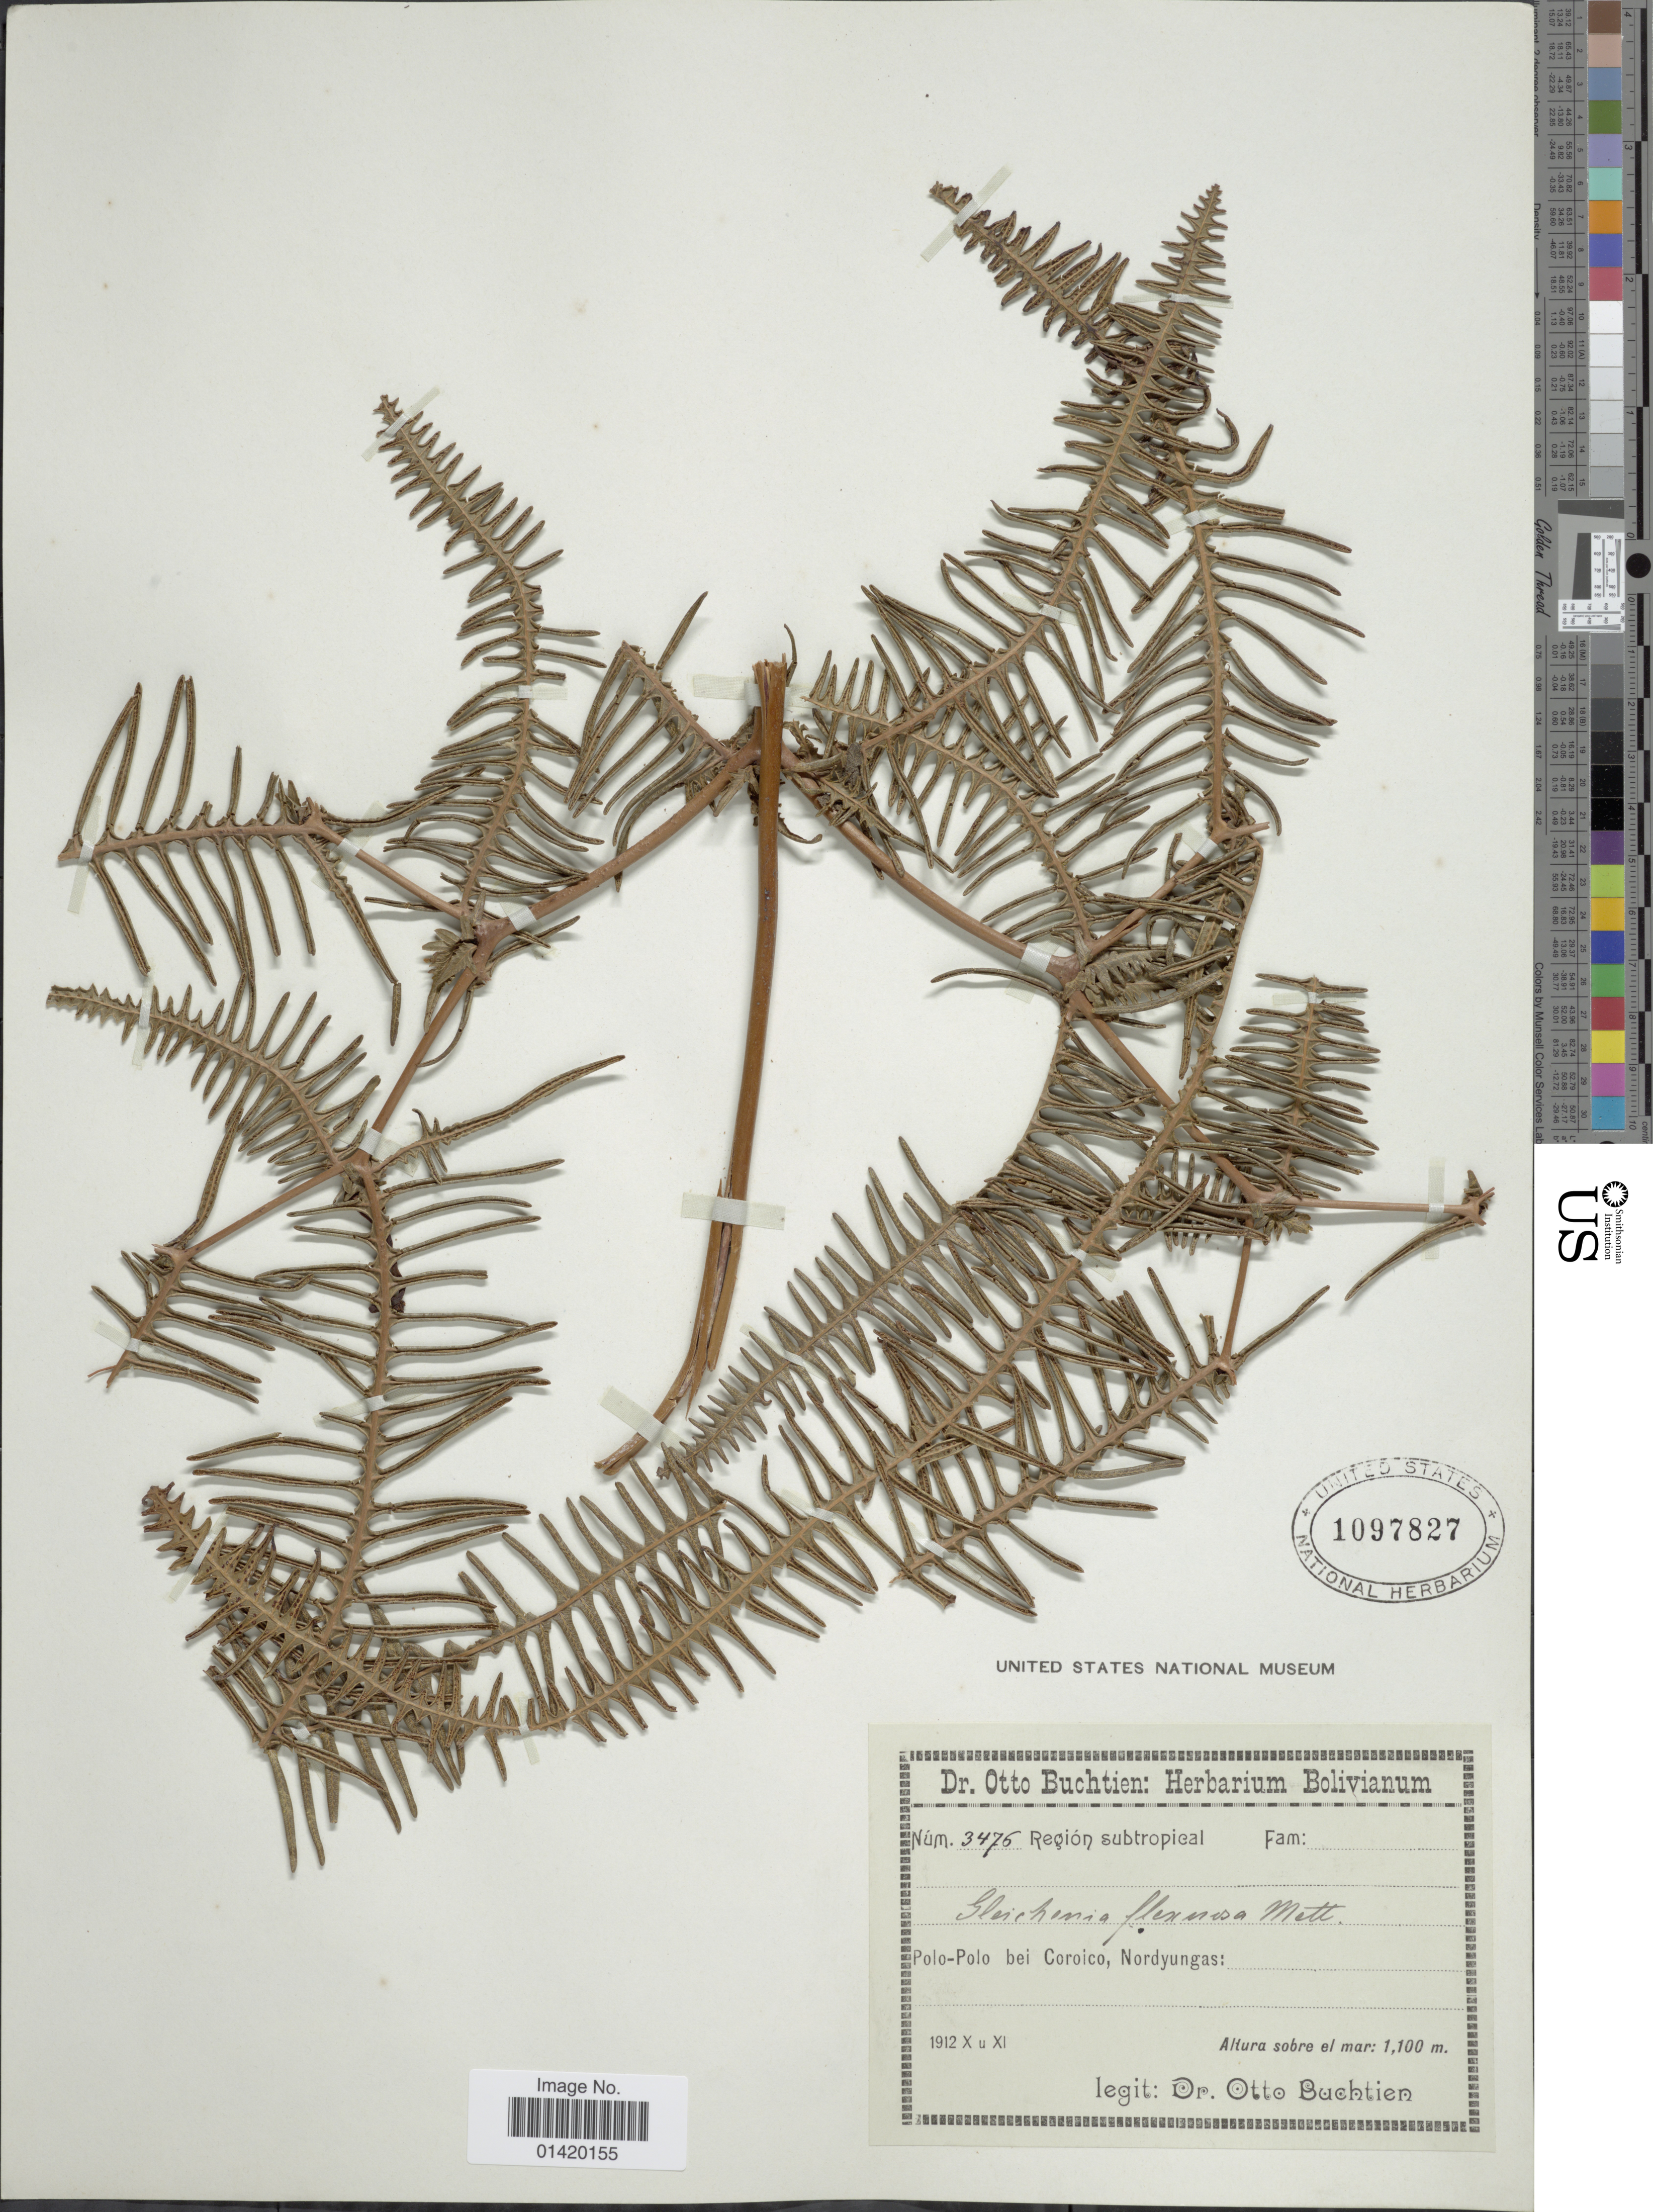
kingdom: Plantae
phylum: Tracheophyta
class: Polypodiopsida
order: Gleicheniales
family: Gleicheniaceae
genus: Dicranopteris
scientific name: Dicranopteris flexuosa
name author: (Schrad.) Underw.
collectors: O. Buchtien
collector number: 3476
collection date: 1912-10/1912-11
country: Bolivia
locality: Polo-Polo bei Coroico, Nordyungas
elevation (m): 1100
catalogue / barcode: US 1097827